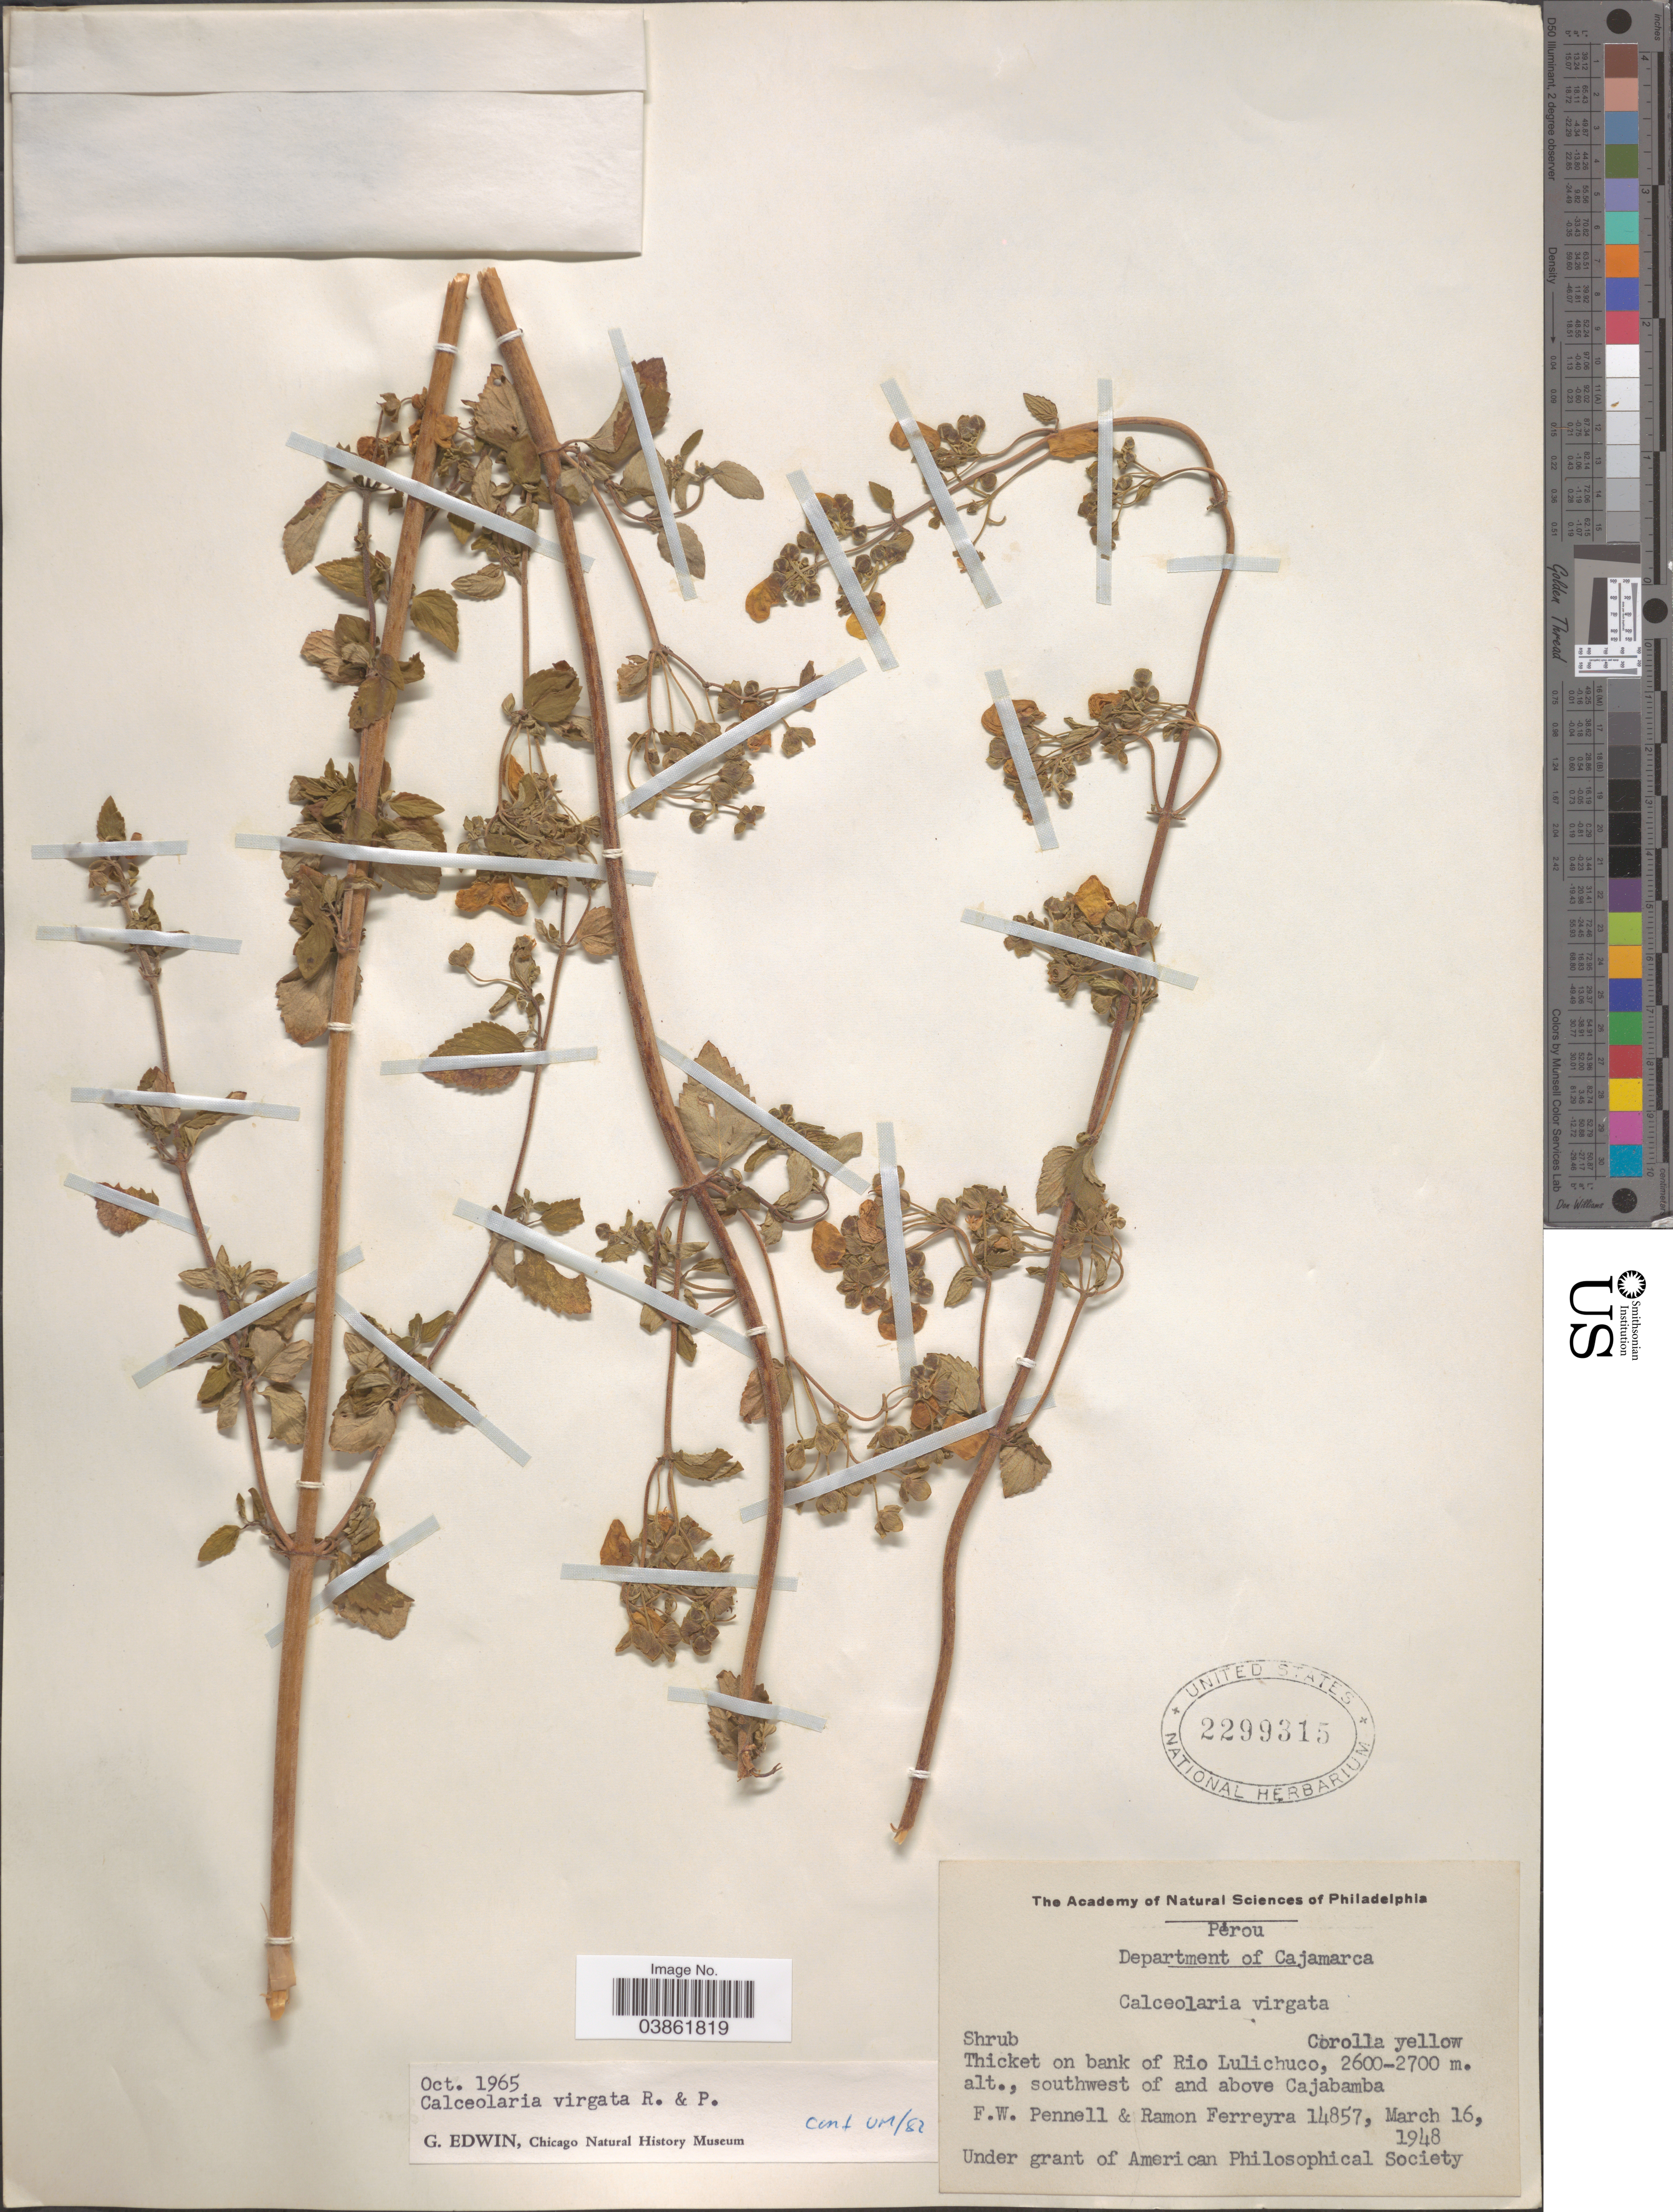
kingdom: Plantae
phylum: Tracheophyta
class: Magnoliopsida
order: Lamiales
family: Calceolariaceae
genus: Calceolaria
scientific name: Calceolaria virgata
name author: Ruiz & Pav.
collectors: F. W. Pennell & R. A. Ferreyra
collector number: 14857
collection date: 1948-03-16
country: Peru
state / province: Cajamarca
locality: Department of Cajamarca. Thicket on bank of Rio Lulichuco, southwest of and above Cajabamba.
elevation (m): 2600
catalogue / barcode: US 2299315